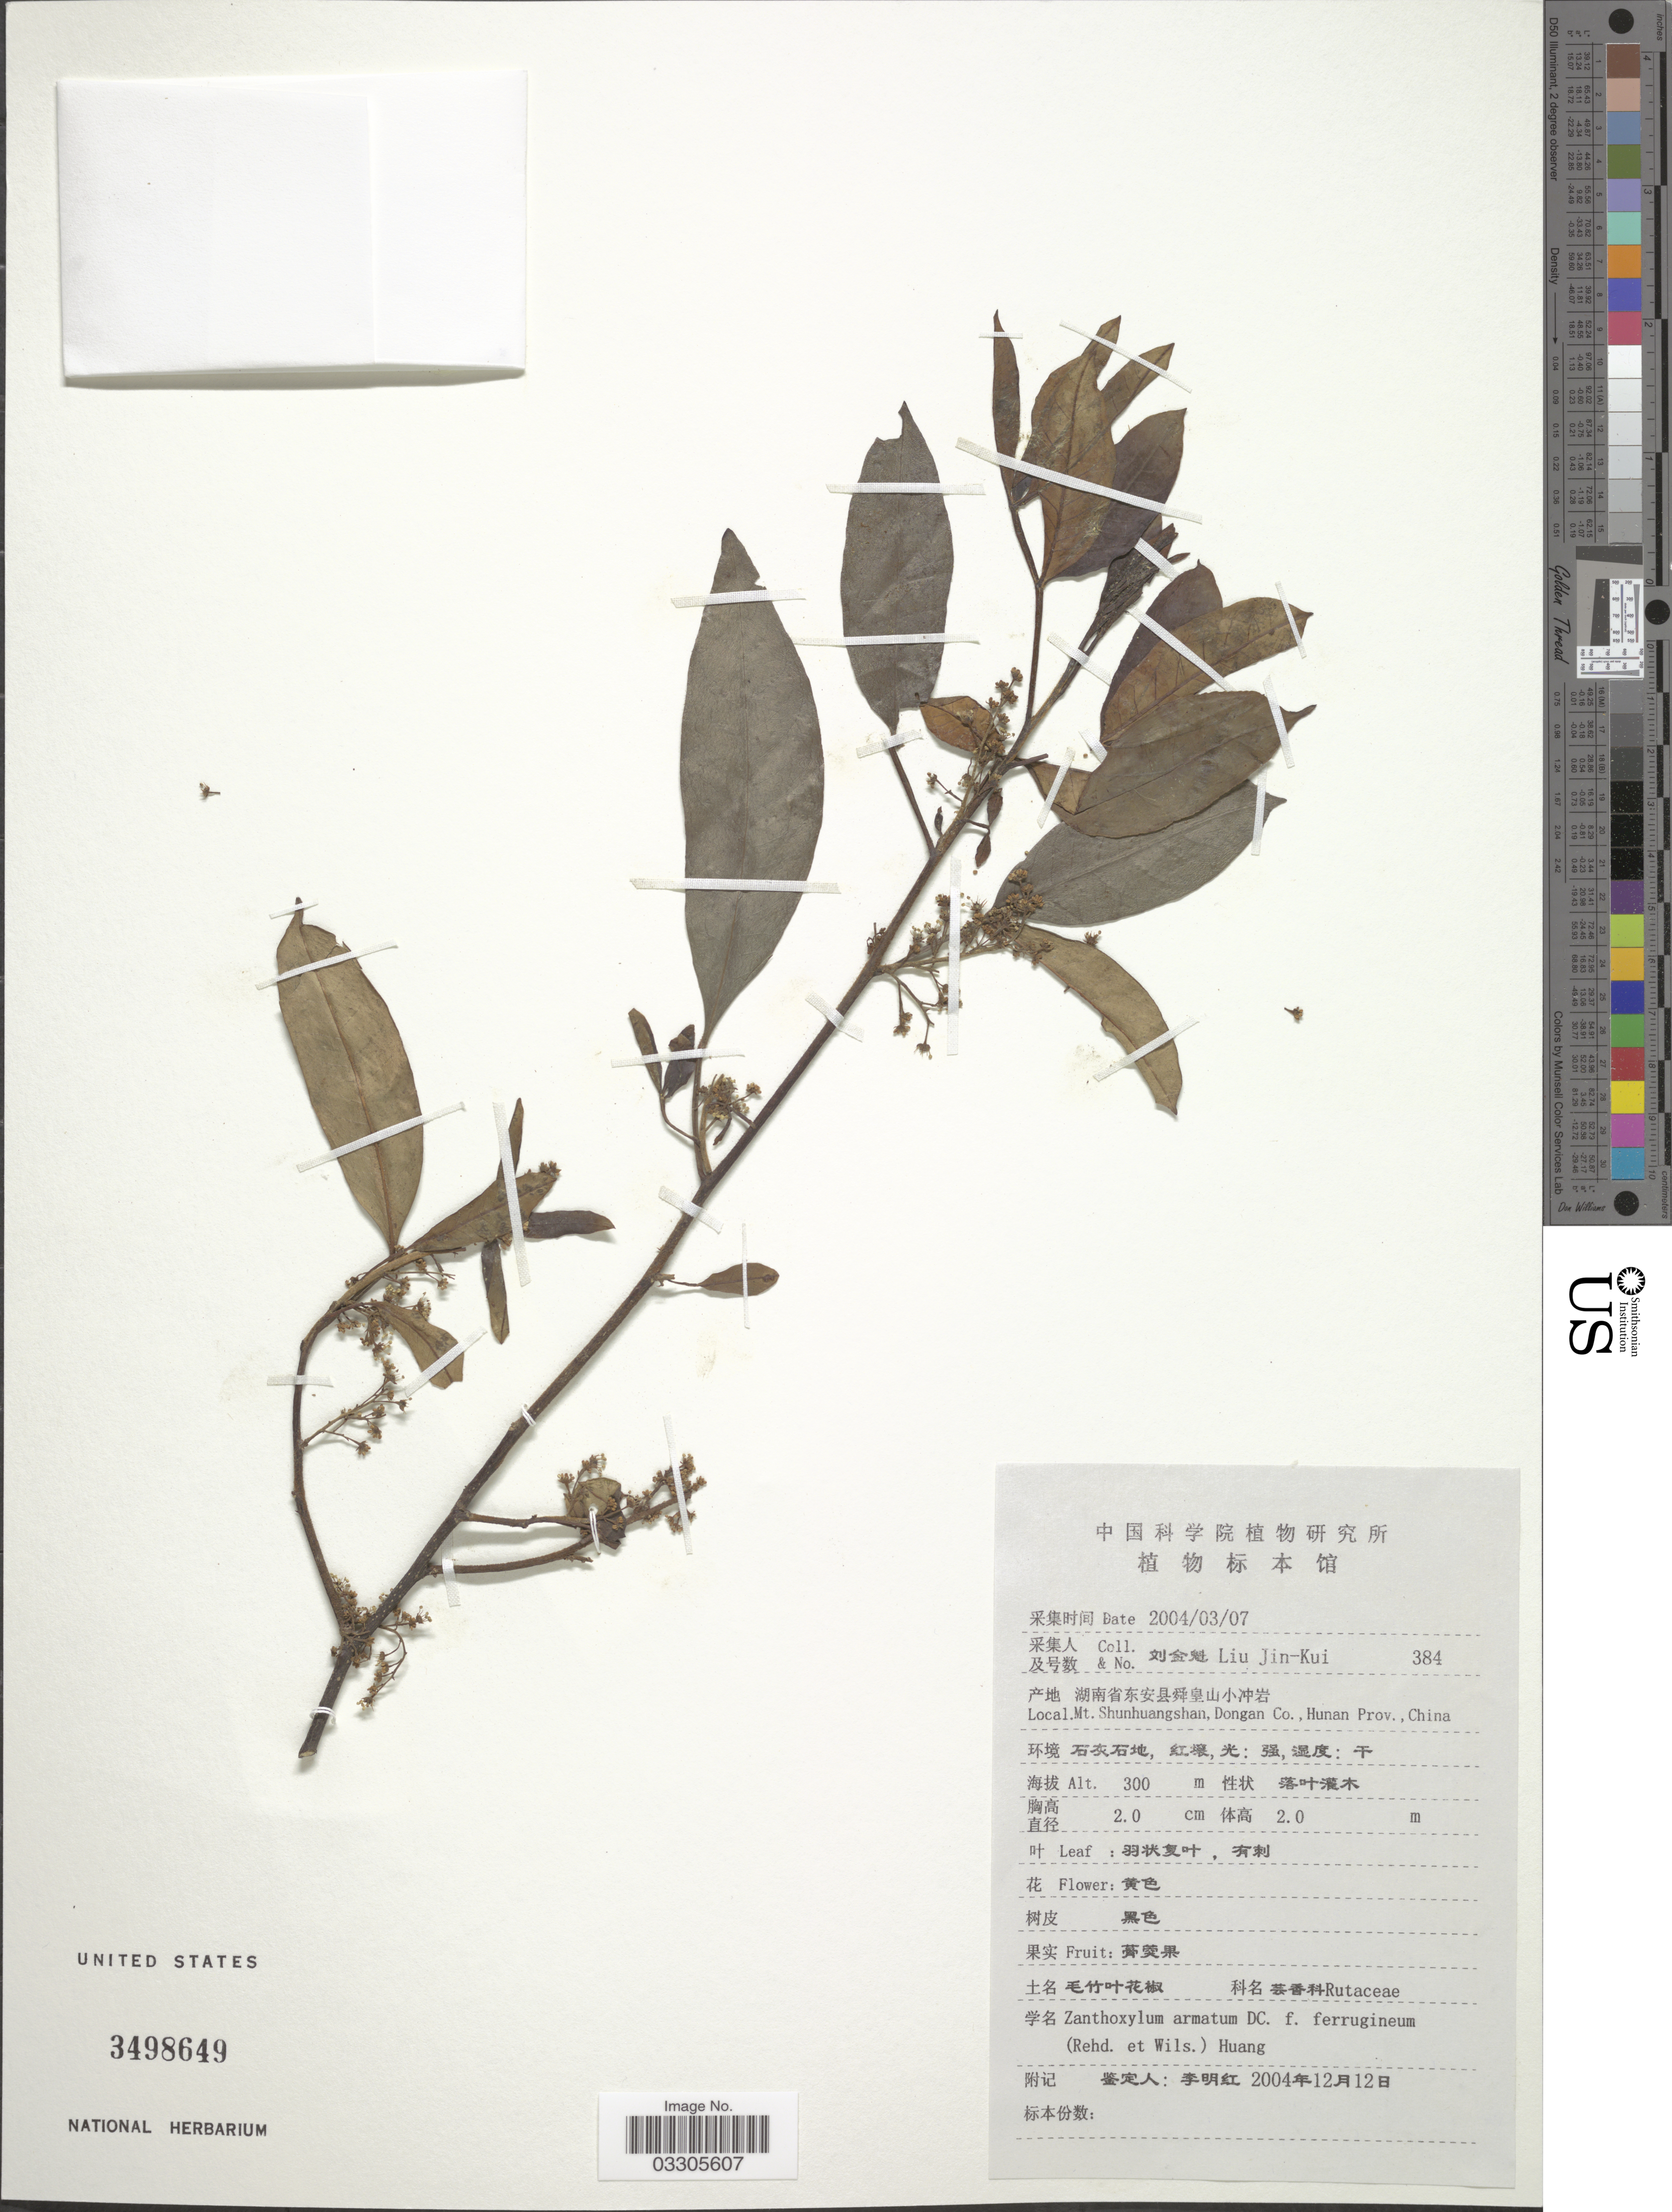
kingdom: Plantae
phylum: Tracheophyta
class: Magnoliopsida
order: Sapindales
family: Rutaceae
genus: Zanthoxylum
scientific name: Zanthoxylum armatum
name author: DC.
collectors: Liu Jin-Kui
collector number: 384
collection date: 2004-03-07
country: China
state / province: Hunan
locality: Mt. Shunhuangshan, Dongan Co.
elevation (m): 300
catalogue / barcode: US 3498649